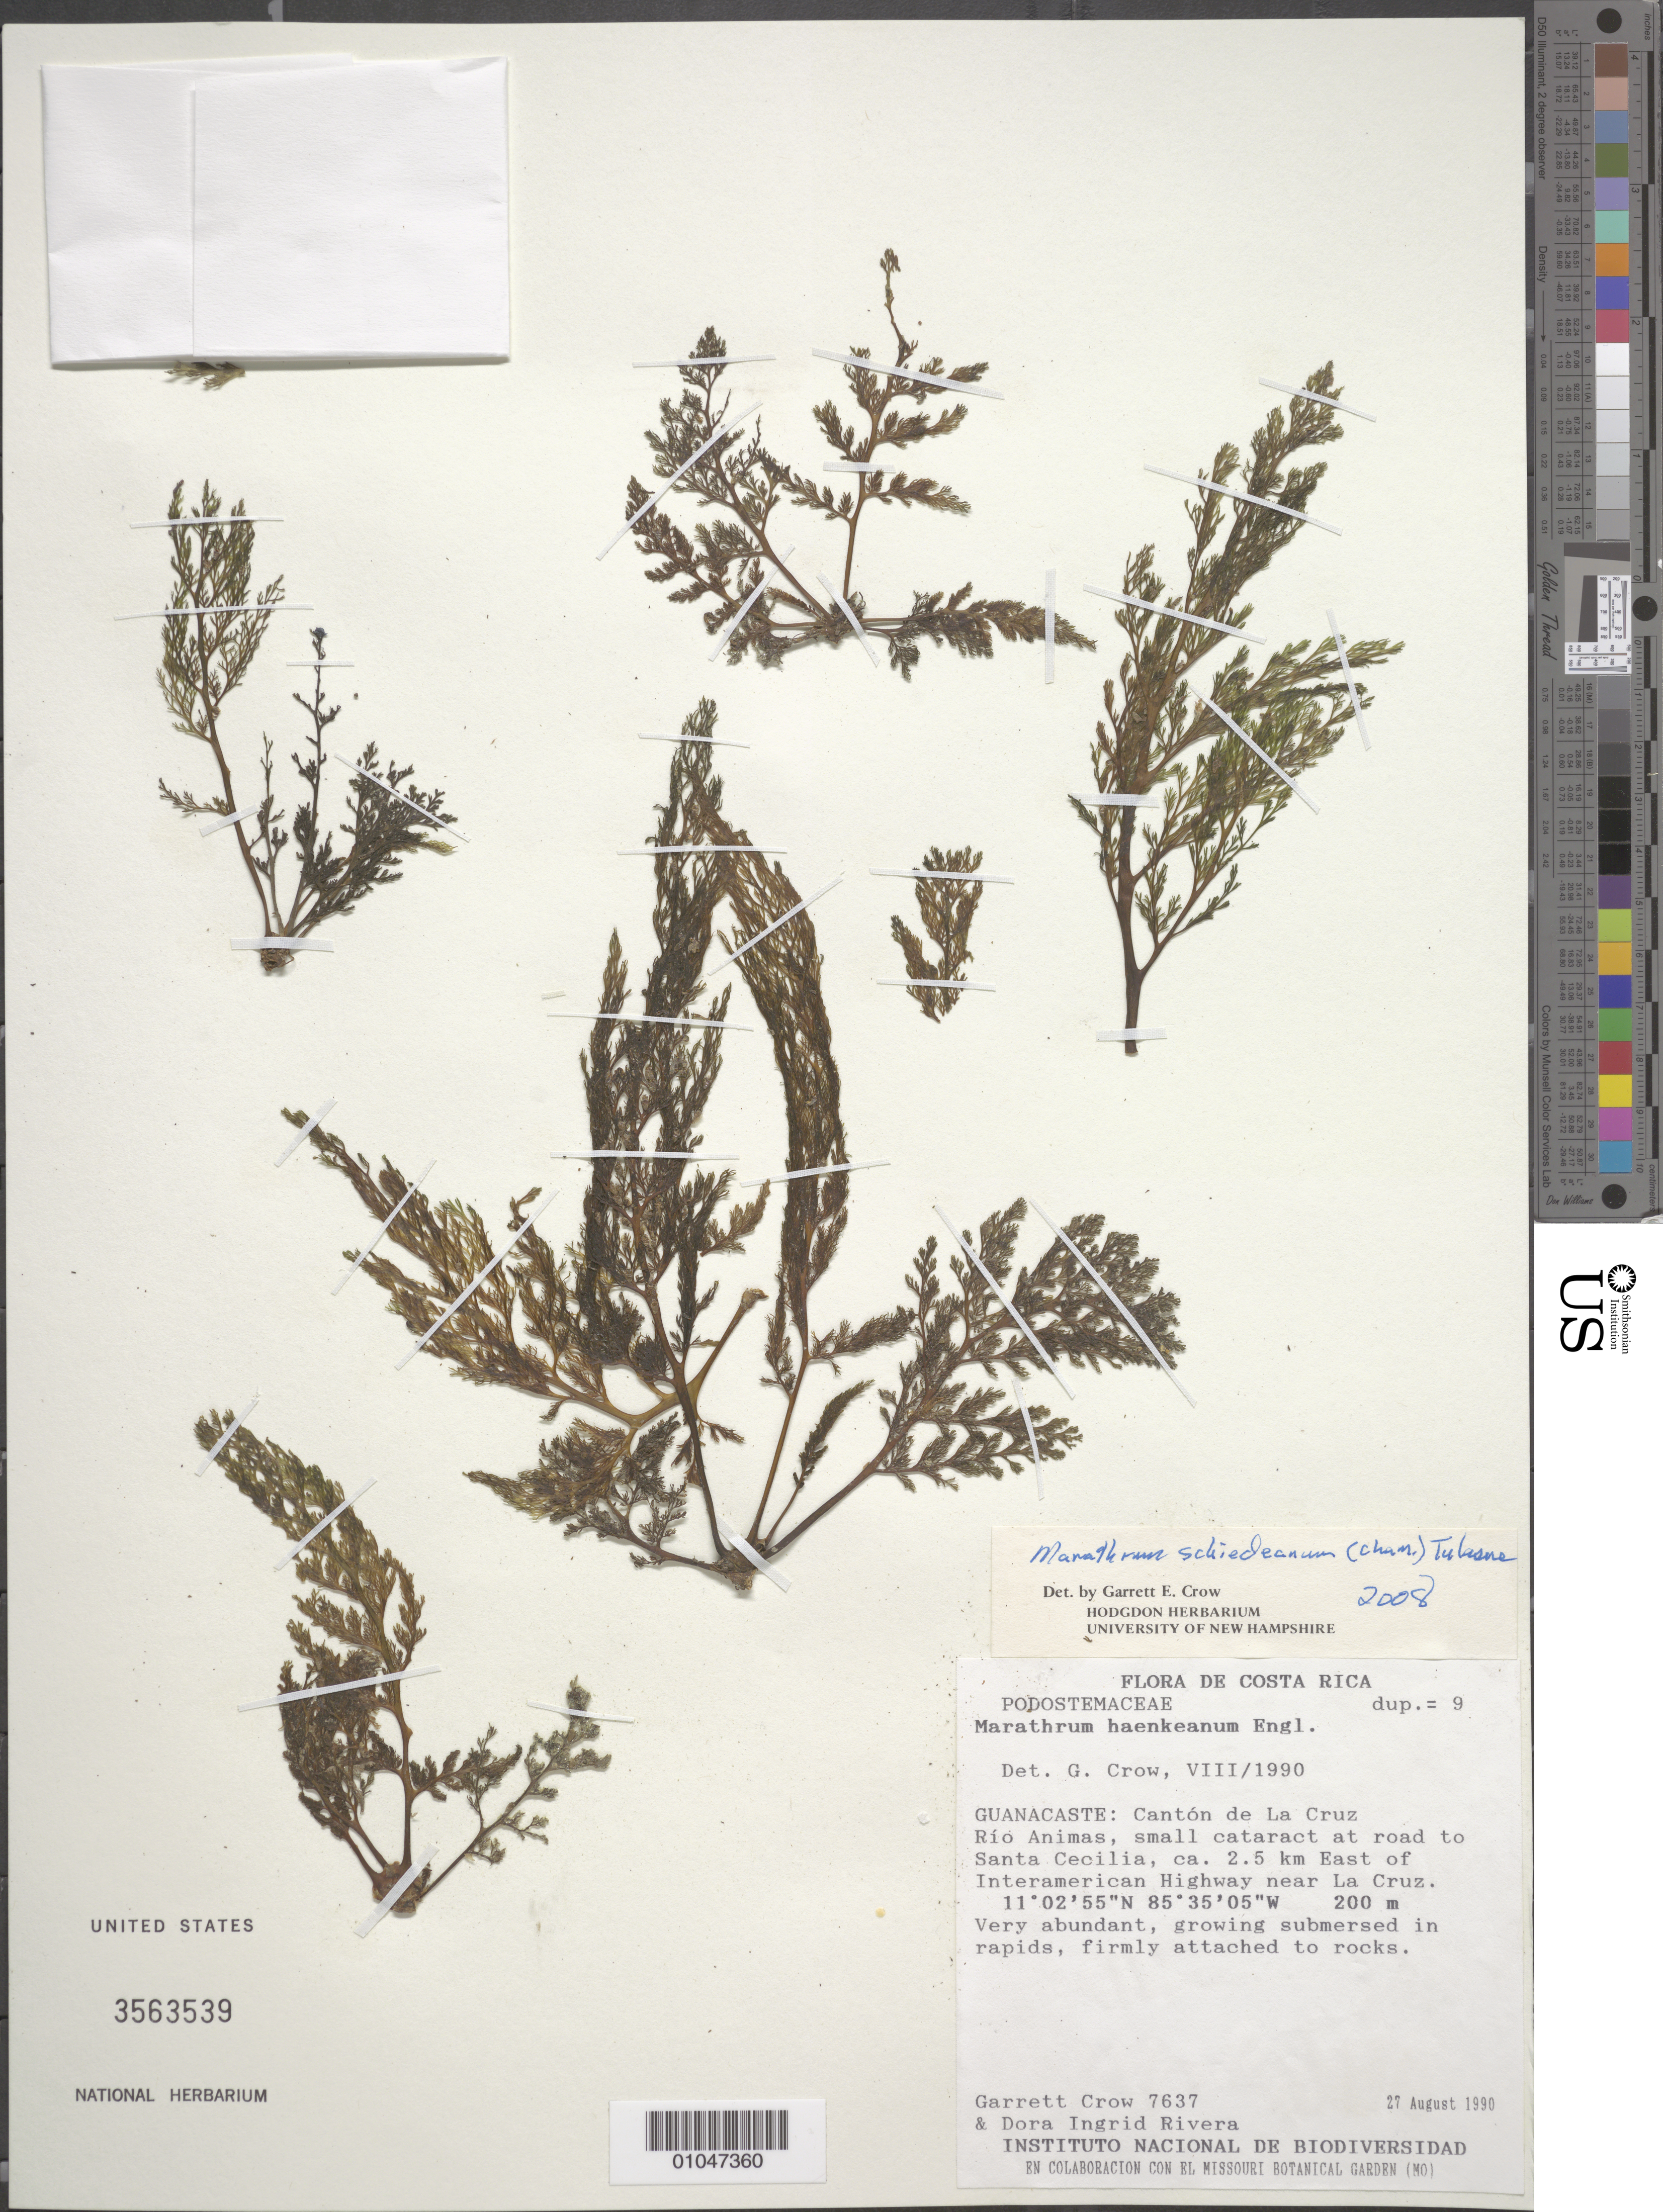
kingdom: Plantae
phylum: Tracheophyta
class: Magnoliopsida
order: Malpighiales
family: Podostemaceae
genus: Marathrum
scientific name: Marathrum schiedeanum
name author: Cham.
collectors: G. E. Crow & D. I. Rivera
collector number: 7637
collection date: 1990-08-27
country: Costa Rica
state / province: Guanacaste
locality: Small cataract at road to Santa Cecilia, ca 2.5 km east of Interamerican Highway near La Cruz, Canton de La Cruz Rio Animas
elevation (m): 200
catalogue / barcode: US 3563539